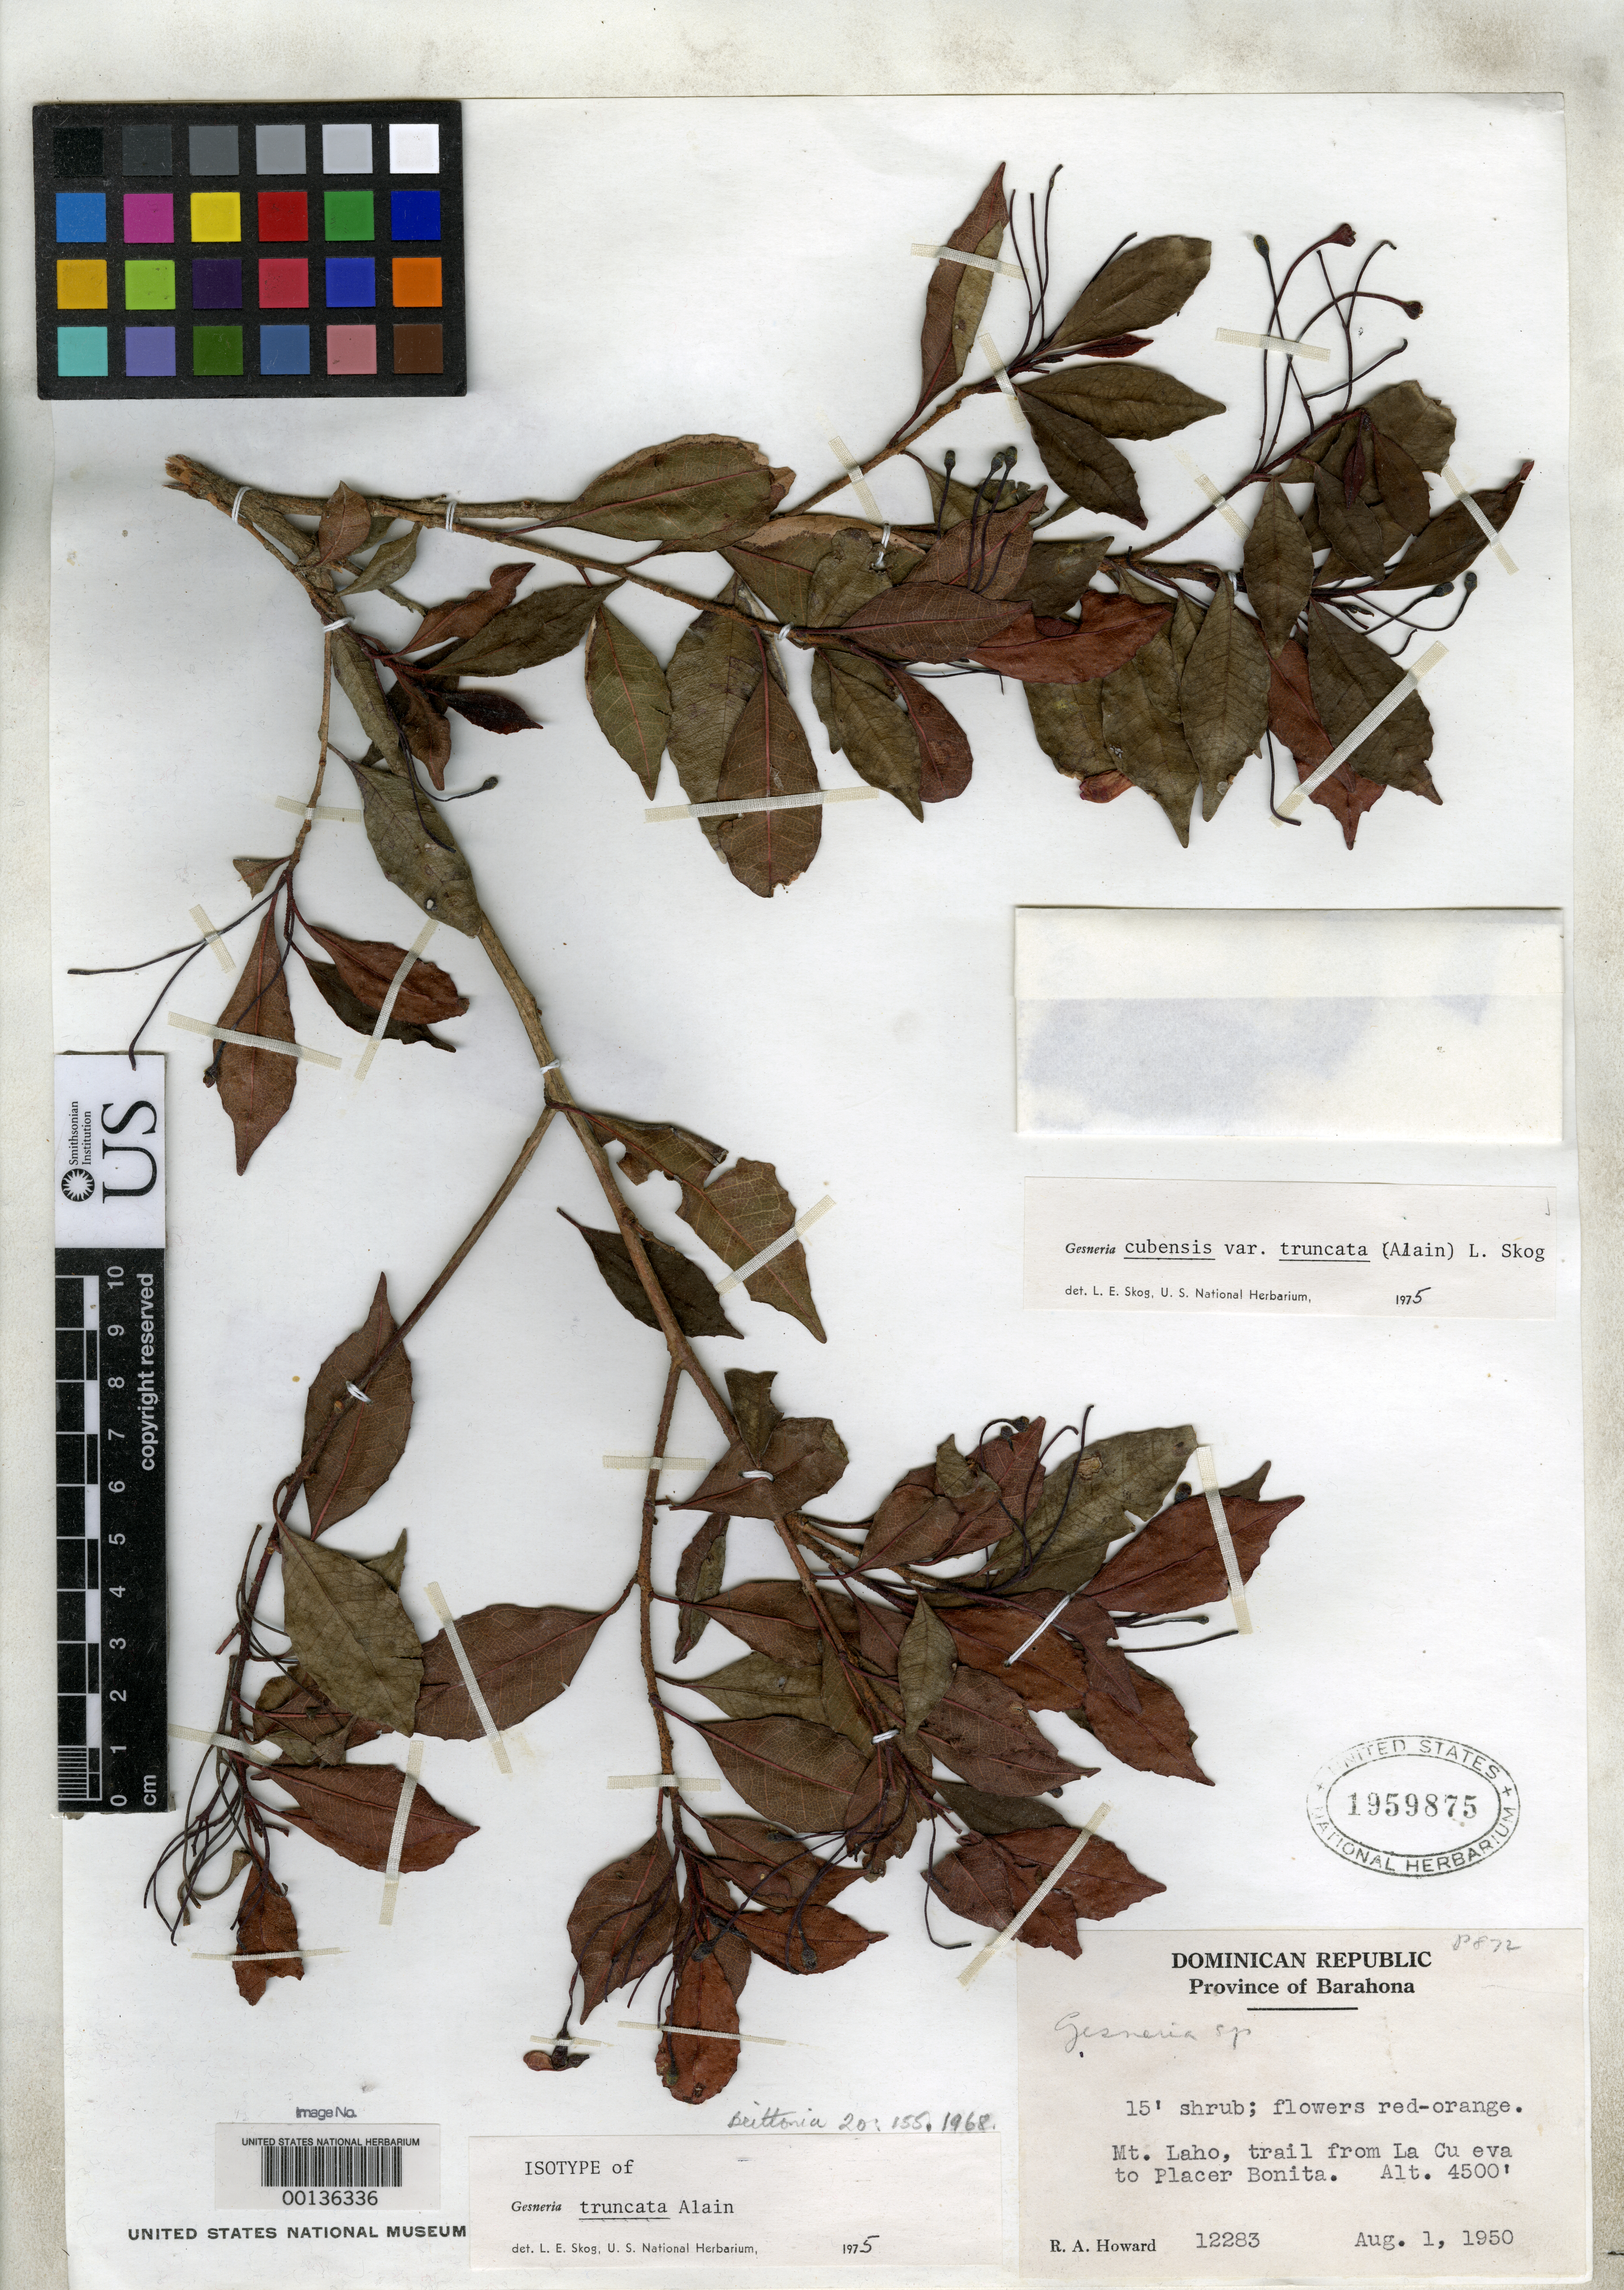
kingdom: Plantae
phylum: Tracheophyta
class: Magnoliopsida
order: Lamiales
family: Gesneriaceae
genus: Gesneria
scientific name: Gesneria truncata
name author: Alain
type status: Isotype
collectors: R. A. Howard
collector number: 12283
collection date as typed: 01 Aug 1950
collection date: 1950-08-01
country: Dominican Republic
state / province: Barahona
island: Hispaniola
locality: Mt. Laho, trail from La Cueva to Placer Bonita.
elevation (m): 1372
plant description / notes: Possibly not a type? 2 US duplicates labeled as Howard 12283 bear slightly different label data (locality & elevation). Only the other sheet (USNH 3113063) precisely matches the holotype at NY.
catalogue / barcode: US 1959875